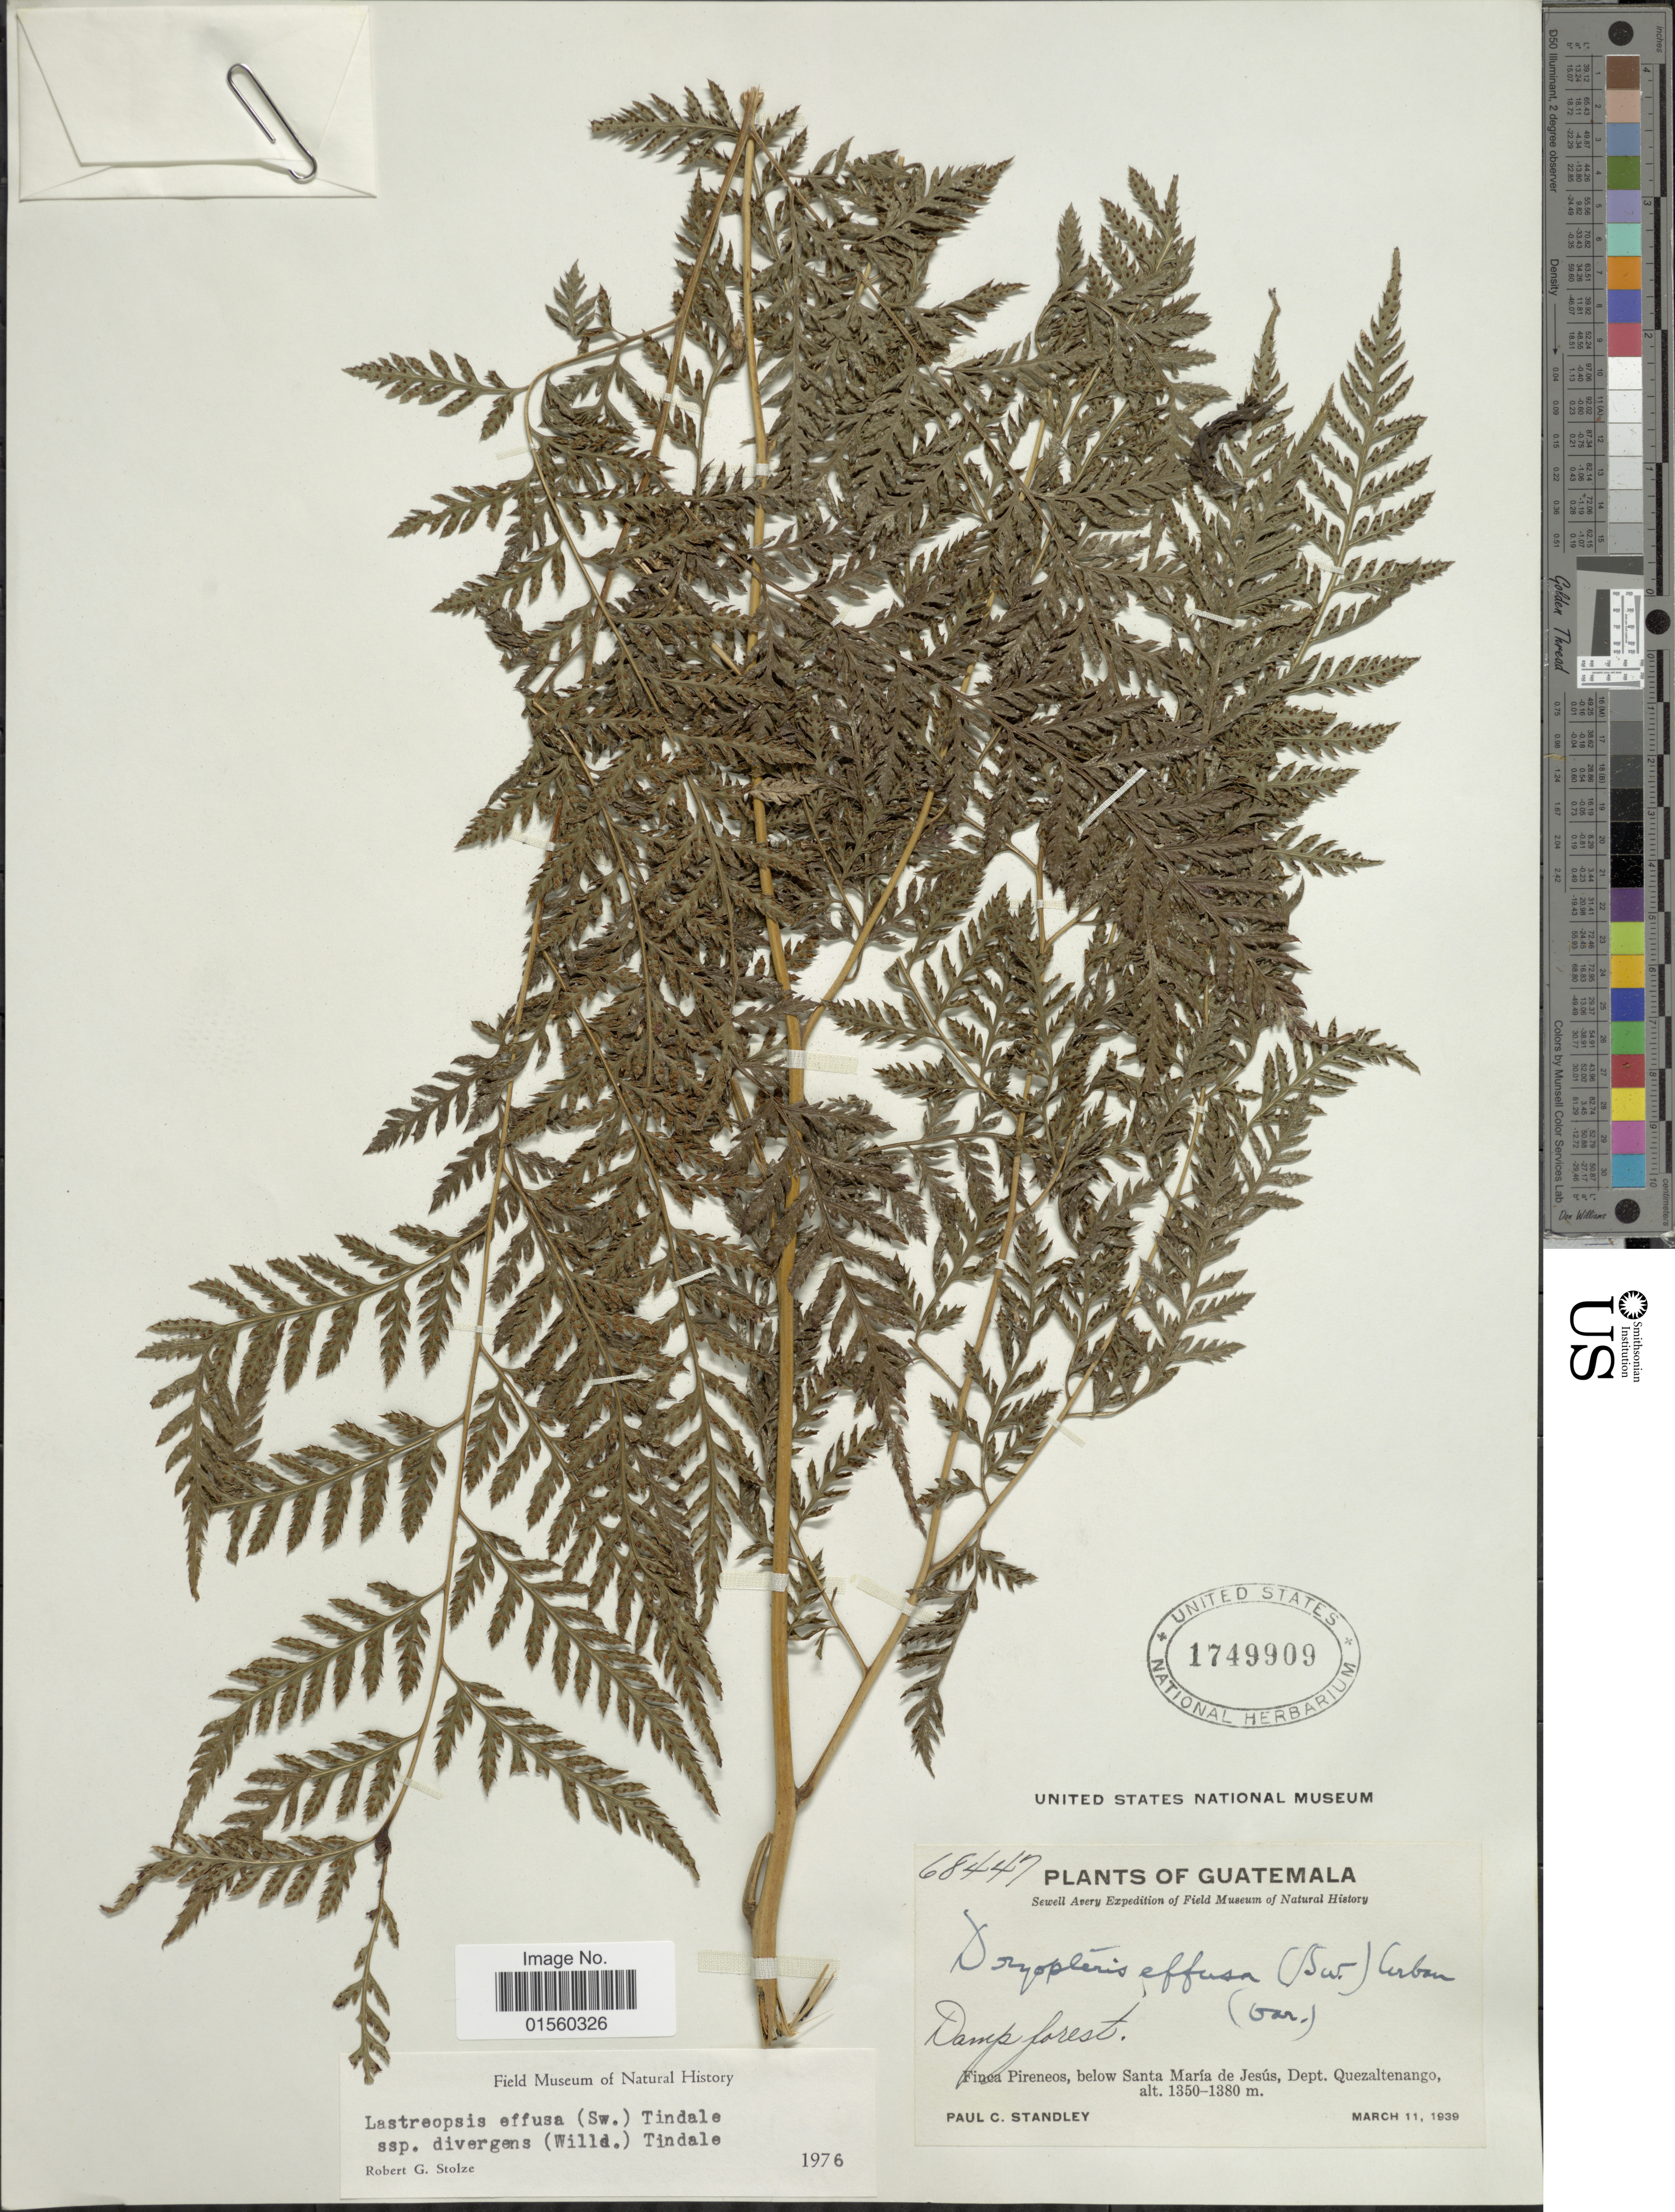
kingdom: Plantae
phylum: Tracheophyta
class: Polypodiopsida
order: Polypodiales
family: Dryopteridaceae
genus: Parapolystichum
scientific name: Parapolystichum effusum var. effusum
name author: (Sw.) Ching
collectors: P. C. Standley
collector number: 68447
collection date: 1939-03-11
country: Guatemala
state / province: Quetzaltenango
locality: Finca Pireneos, below Santa Maria de Jesus, Dept. Quezaltenango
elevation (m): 1350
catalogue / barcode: US 1749909